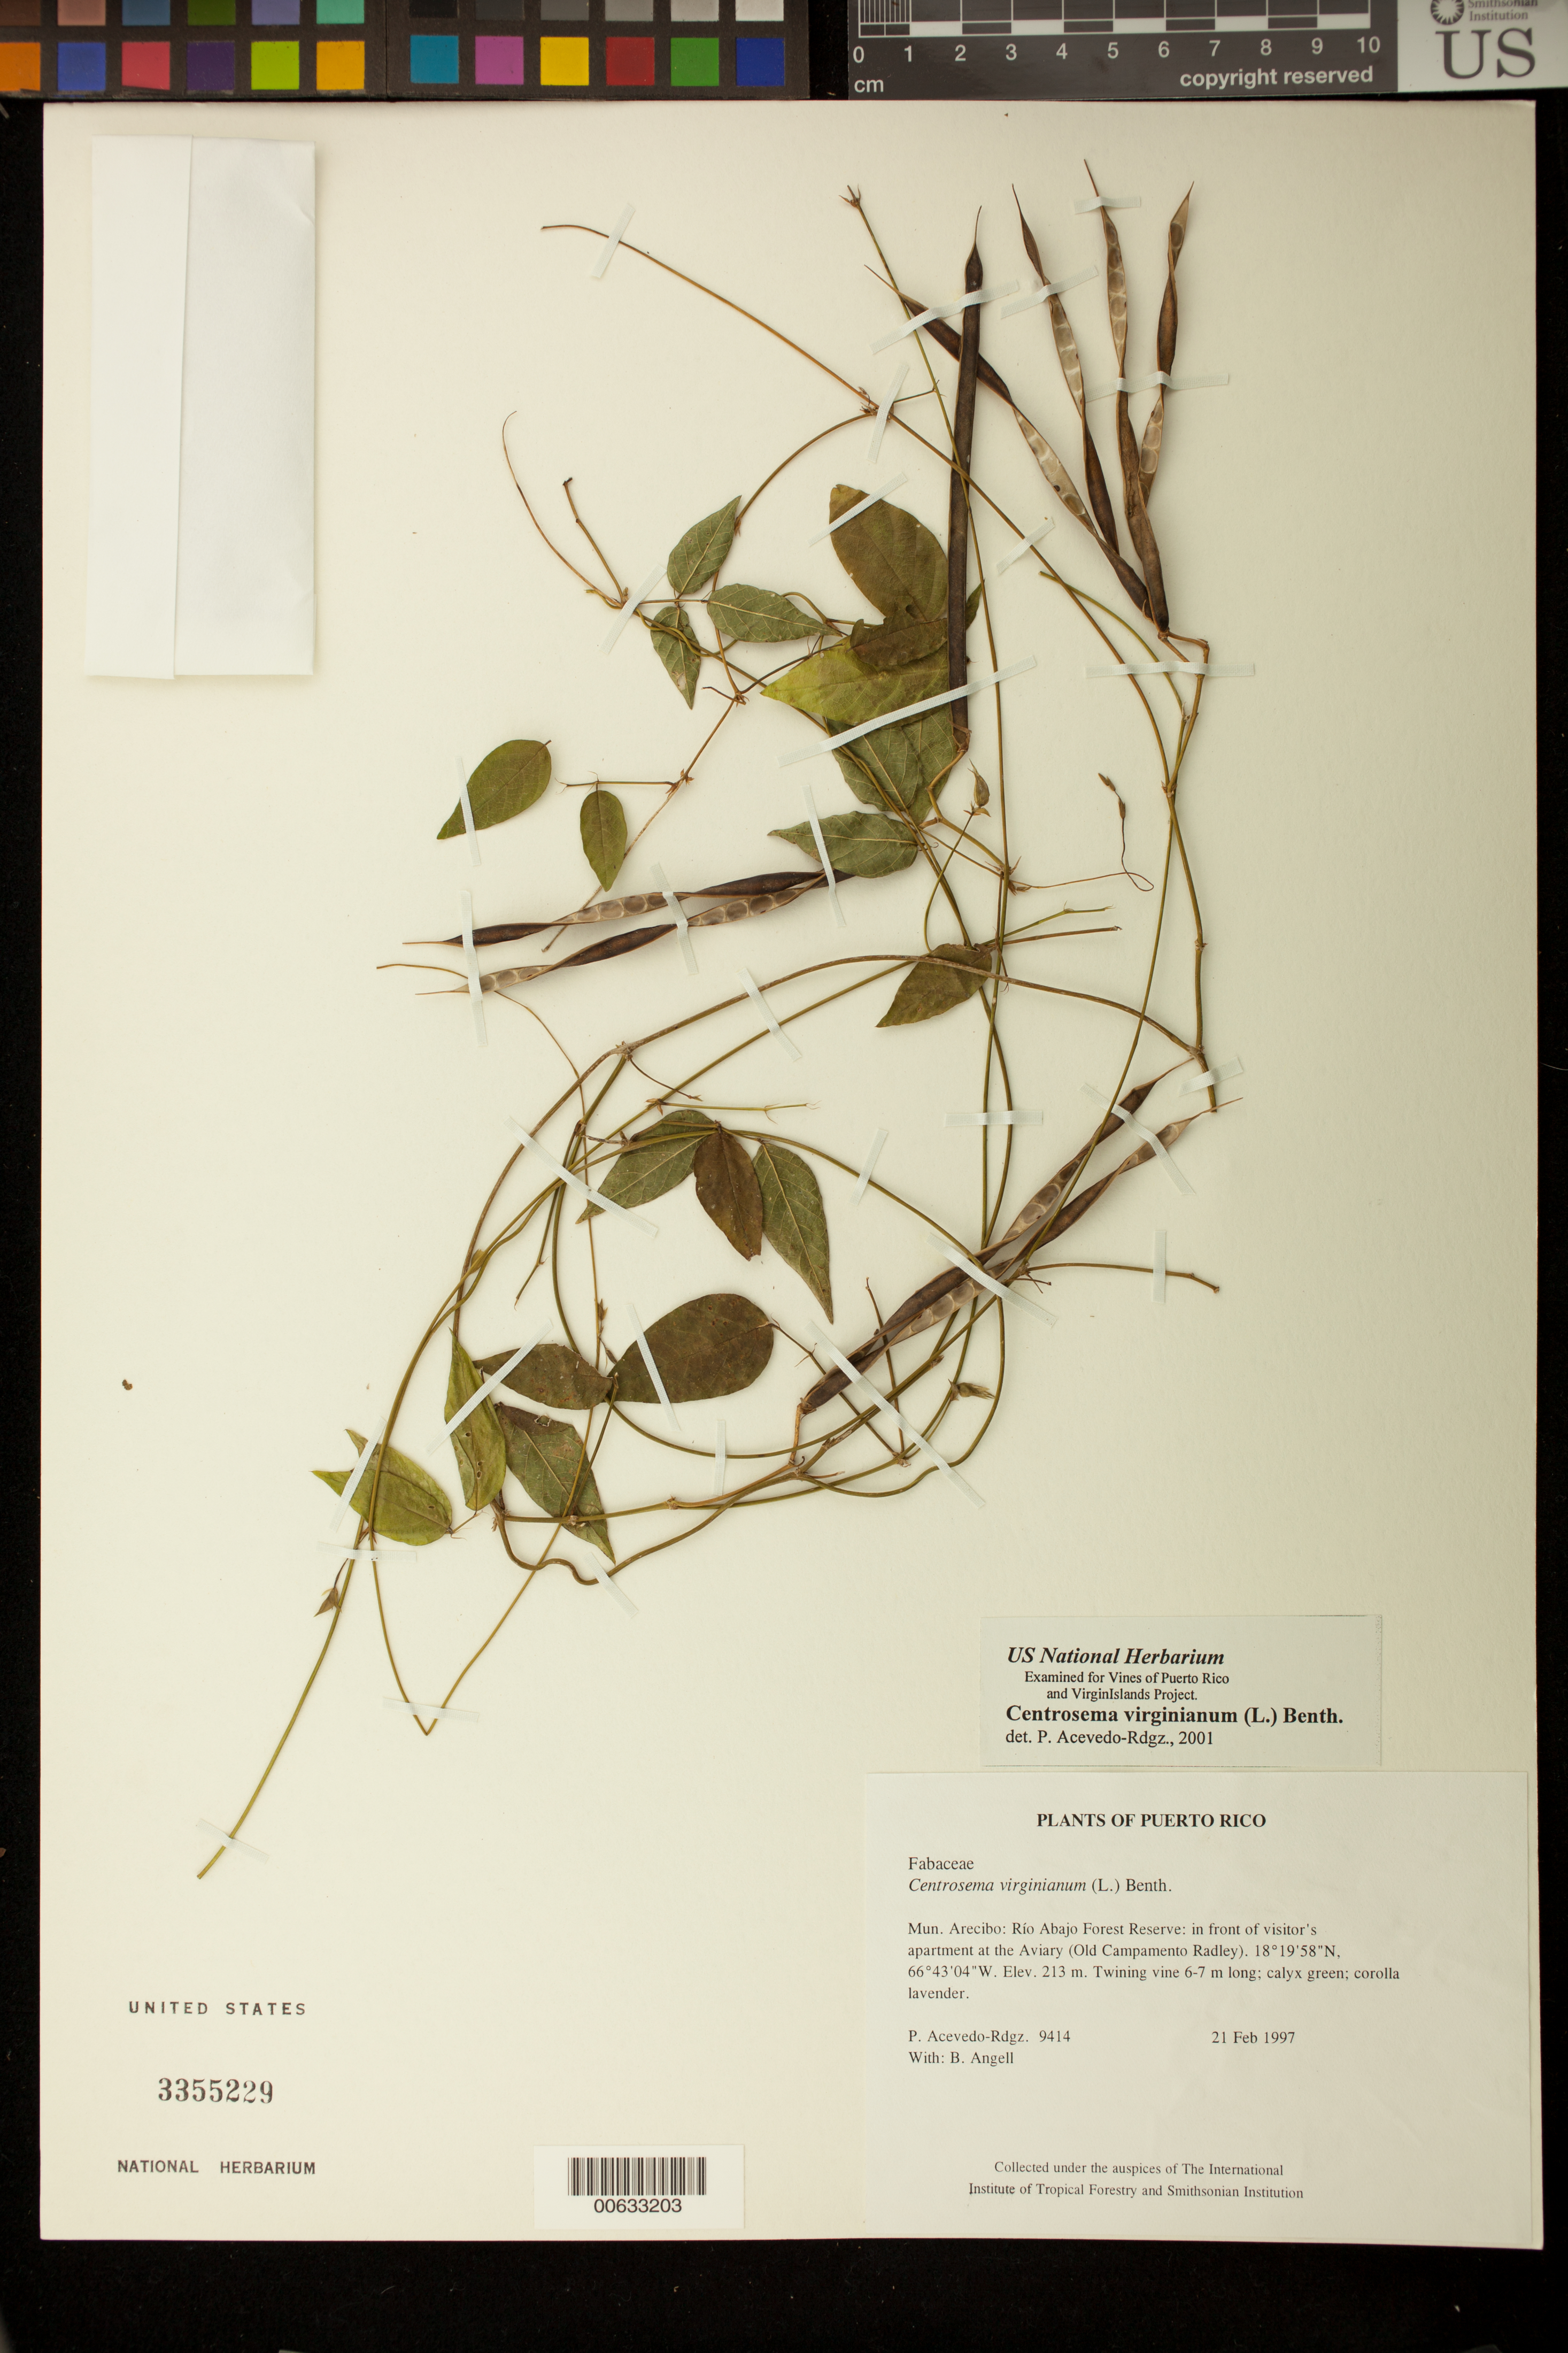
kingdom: Plantae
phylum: Tracheophyta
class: Magnoliopsida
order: Fabales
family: Fabaceae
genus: Centrosema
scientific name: Centrosema virginianum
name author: (L.) Benth.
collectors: P. Acevedo-Rodr. & Bobbi Angell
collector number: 9414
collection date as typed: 21 Feb 1997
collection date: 1997-02-21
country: Puerto Rico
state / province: Arecibo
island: Puerto Rico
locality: Arecibo; Río Abajo Forest Reserve: in front of visitor's apartment at the Aviary (Old Campamento Radley).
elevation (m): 213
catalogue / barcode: US 3355229